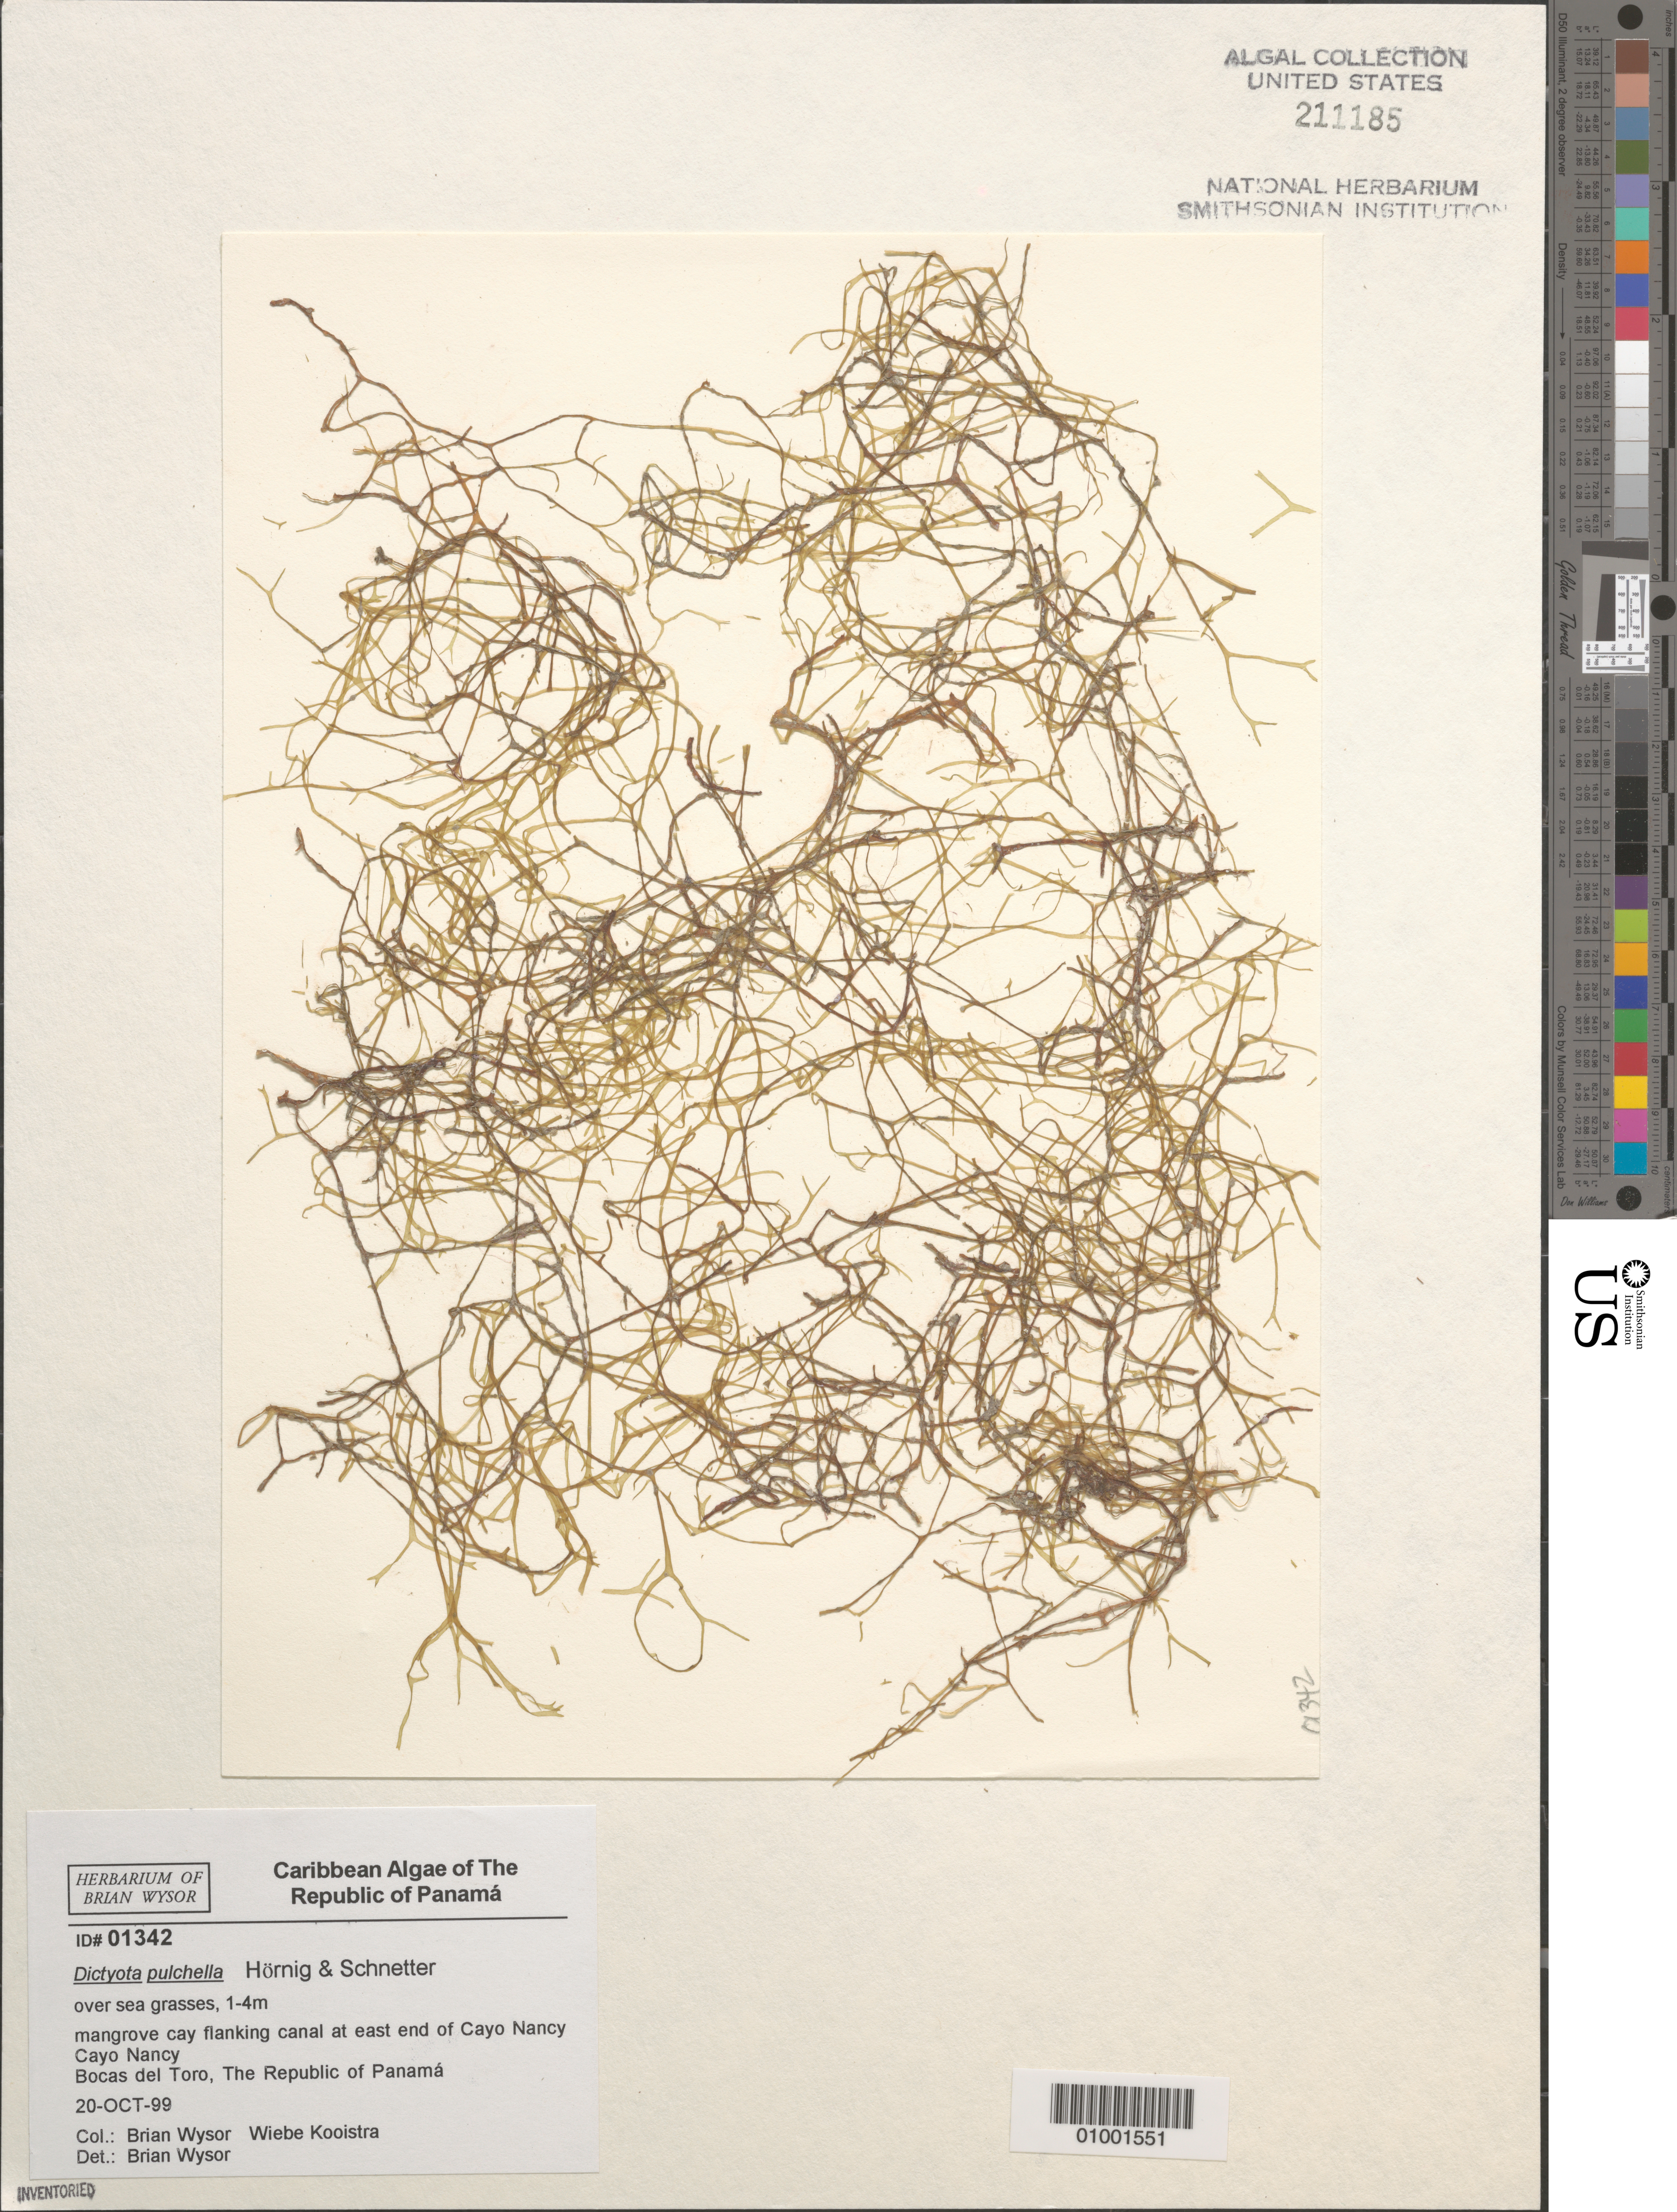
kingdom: Chromista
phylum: Ochrophyta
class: Phaeophyceae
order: Dictyotales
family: Dictyotaceae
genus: Dictyota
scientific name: Dictyota pulchella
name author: I.Hörnig & Schnetter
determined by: Wysor, B.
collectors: B. Wysor & W. Kooistra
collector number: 01342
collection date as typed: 20 Oct 1999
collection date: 1999-10-20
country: Panama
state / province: Bocas del Toro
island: Cayo Nancy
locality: Mangrove cay flanking canal at east end of Cayo Nancy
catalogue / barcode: US 211185